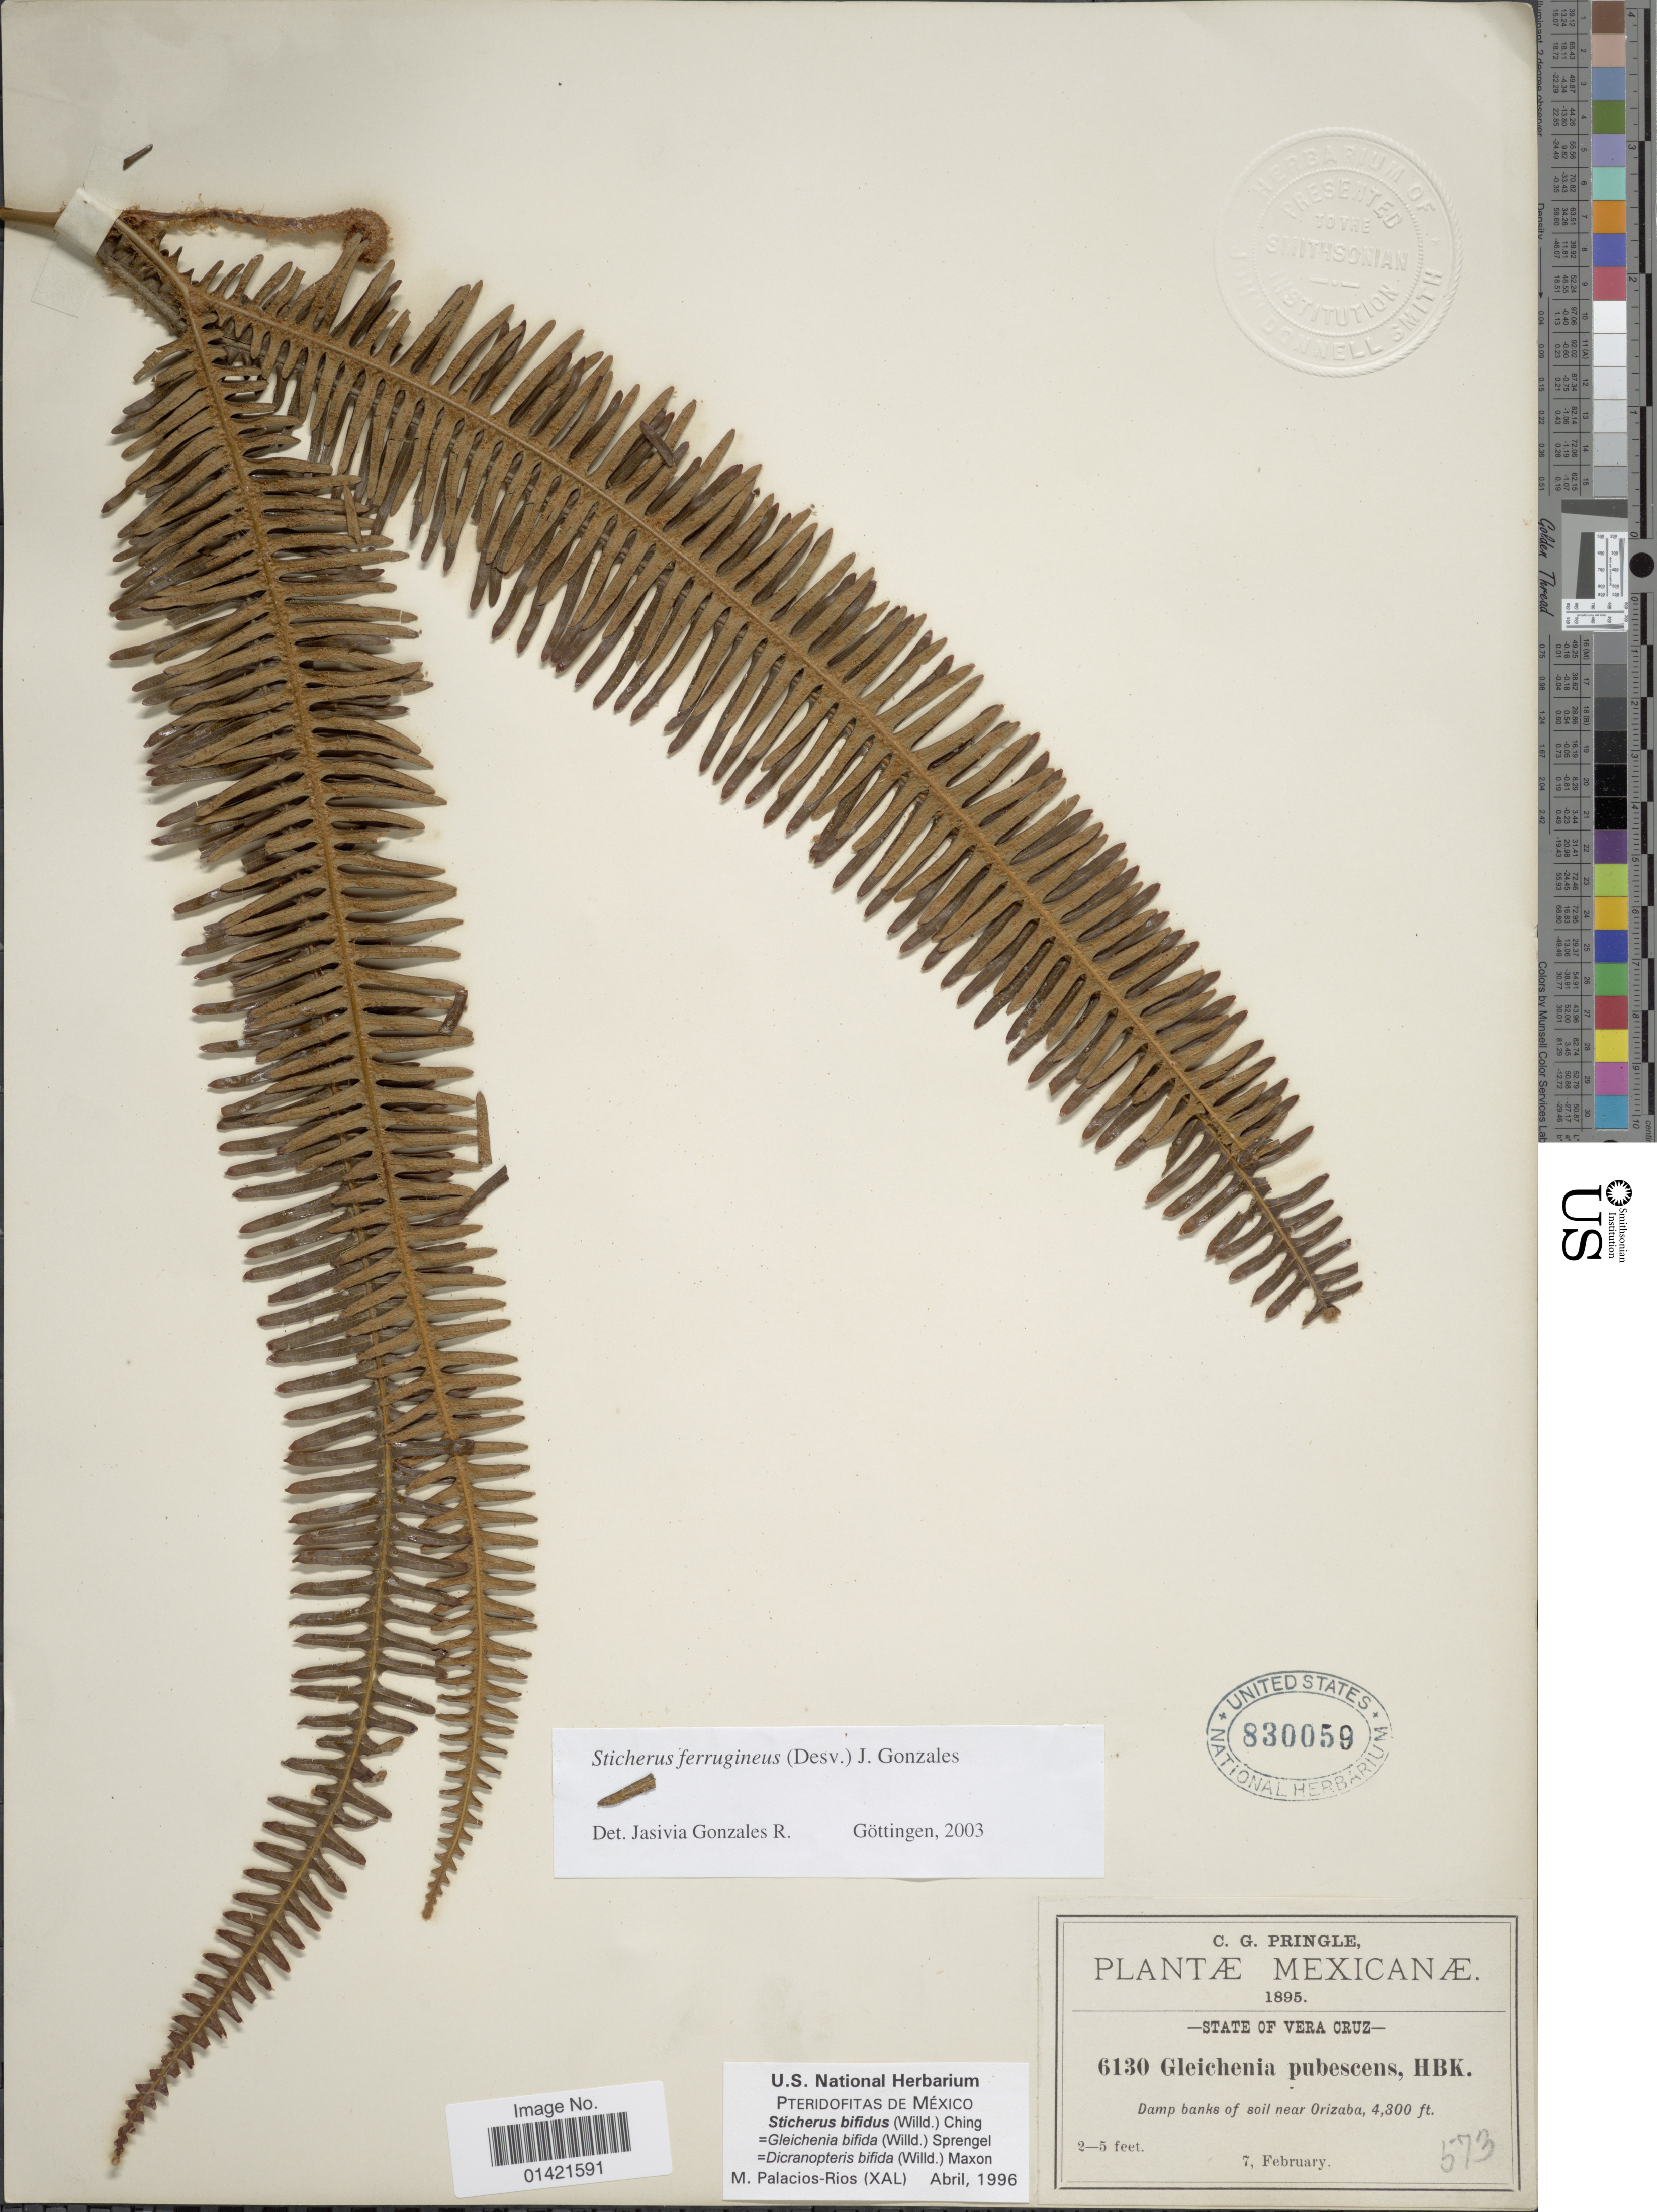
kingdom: Plantae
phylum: Tracheophyta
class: Polypodiopsida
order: Gleicheniales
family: Gleicheniaceae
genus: Sticherus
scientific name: Sticherus ferrugineus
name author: (Desv.) J. Gonzales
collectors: C. G. Pringle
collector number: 6130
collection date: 1895-02-07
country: Mexico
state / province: Veracruz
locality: Mexicanae. State of Vera Cruz. Damp banks of soil near Orizaba.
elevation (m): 1311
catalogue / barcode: US 830059